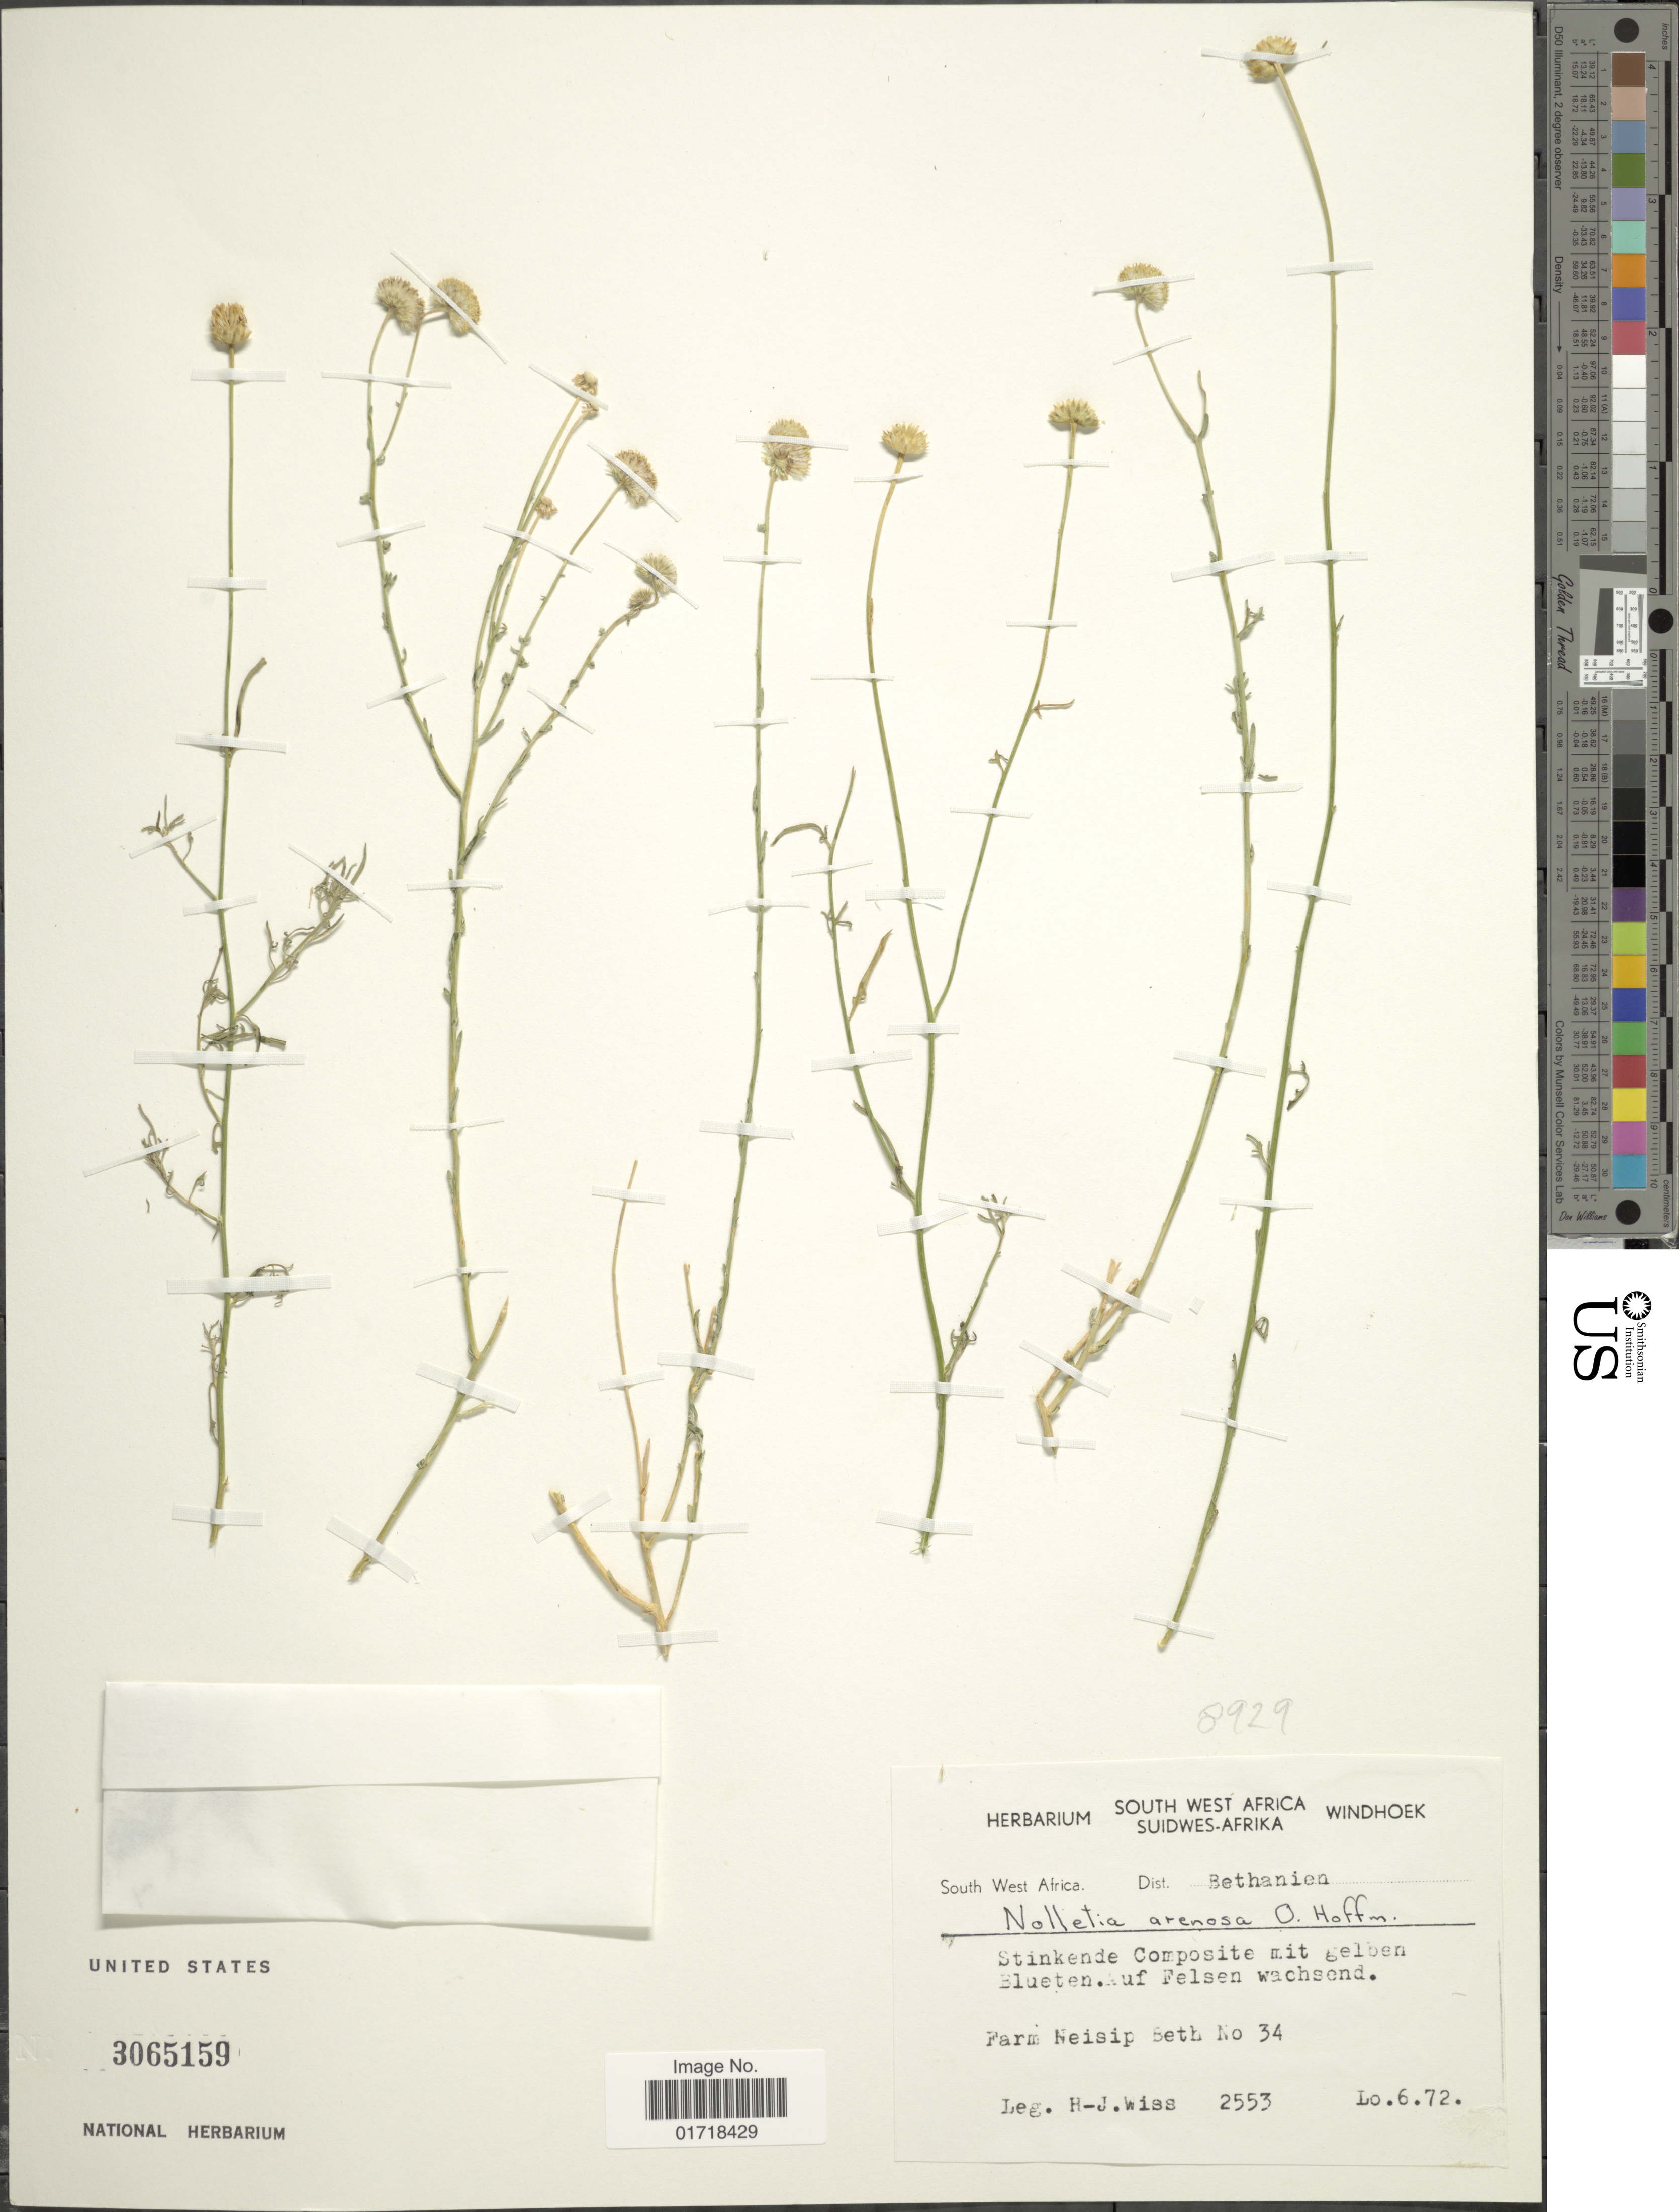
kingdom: Plantae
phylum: Tracheophyta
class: Magnoliopsida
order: Asterales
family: Asteraceae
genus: Nolletia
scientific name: Nolletia arenosa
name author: O. Hoffm.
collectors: Wiss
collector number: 2553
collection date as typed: Lo.6.72 [10.6.72?]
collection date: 1972-06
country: Namibia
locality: South West Africa, dist. Bethanien, Farm Neisip Beth no 34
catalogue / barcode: US 3065159